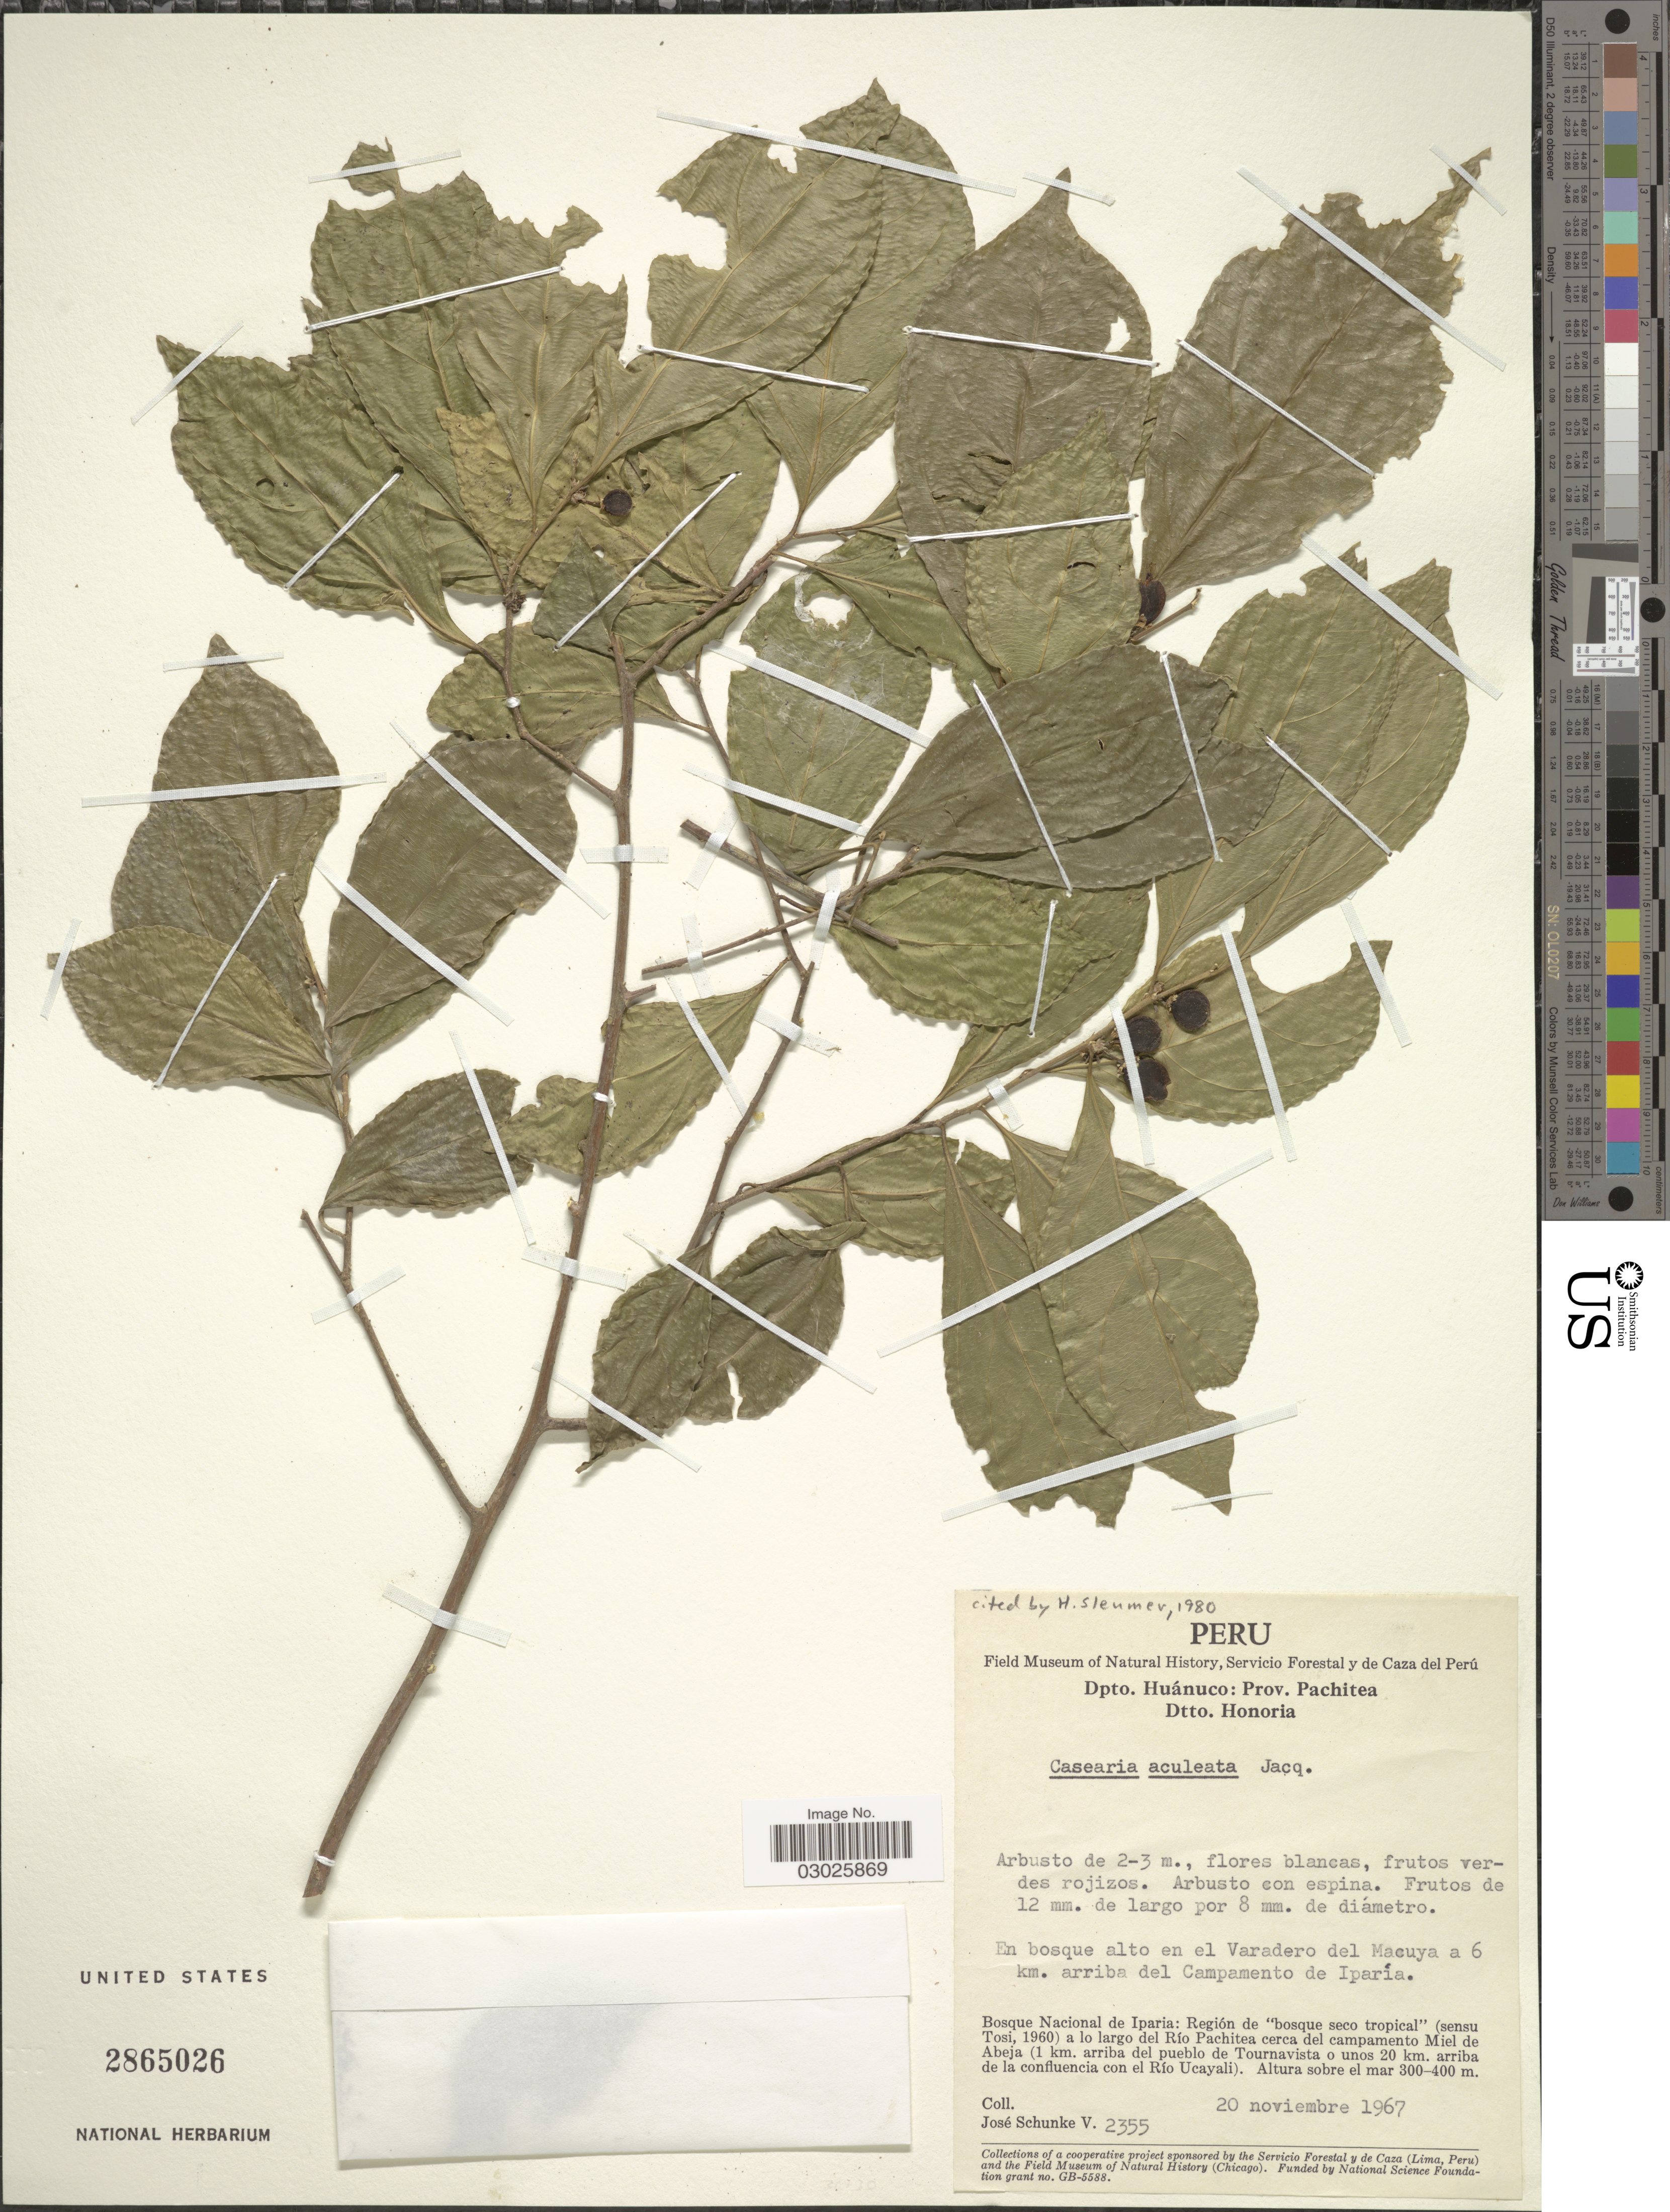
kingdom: Plantae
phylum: Tracheophyta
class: Magnoliopsida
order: Malpighiales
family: Salicaceae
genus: Casearia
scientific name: Casearia aculeata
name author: Jacq.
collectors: J. Schunke Vigo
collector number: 2355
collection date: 1967-11-20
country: Peru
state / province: Huánuco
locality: Dpto. Huánuco: Prov. Pachitea. Dtto. Honoria. En bosque alto en el Varadero del Macuya a 6 km. arriba del Campamento de Iparía. Bosque Nacional de Iparia: Región de "bosque seco tropical" (sensu Tosi, 1960) a lo largo del Río Pachitea cerca del campamento Miel de Abeja (1 km. arriba del pueblo de Tournavista o unos 20 km. arriba de la confluencia con el Río Ucayali).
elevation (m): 300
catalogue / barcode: US 2865026